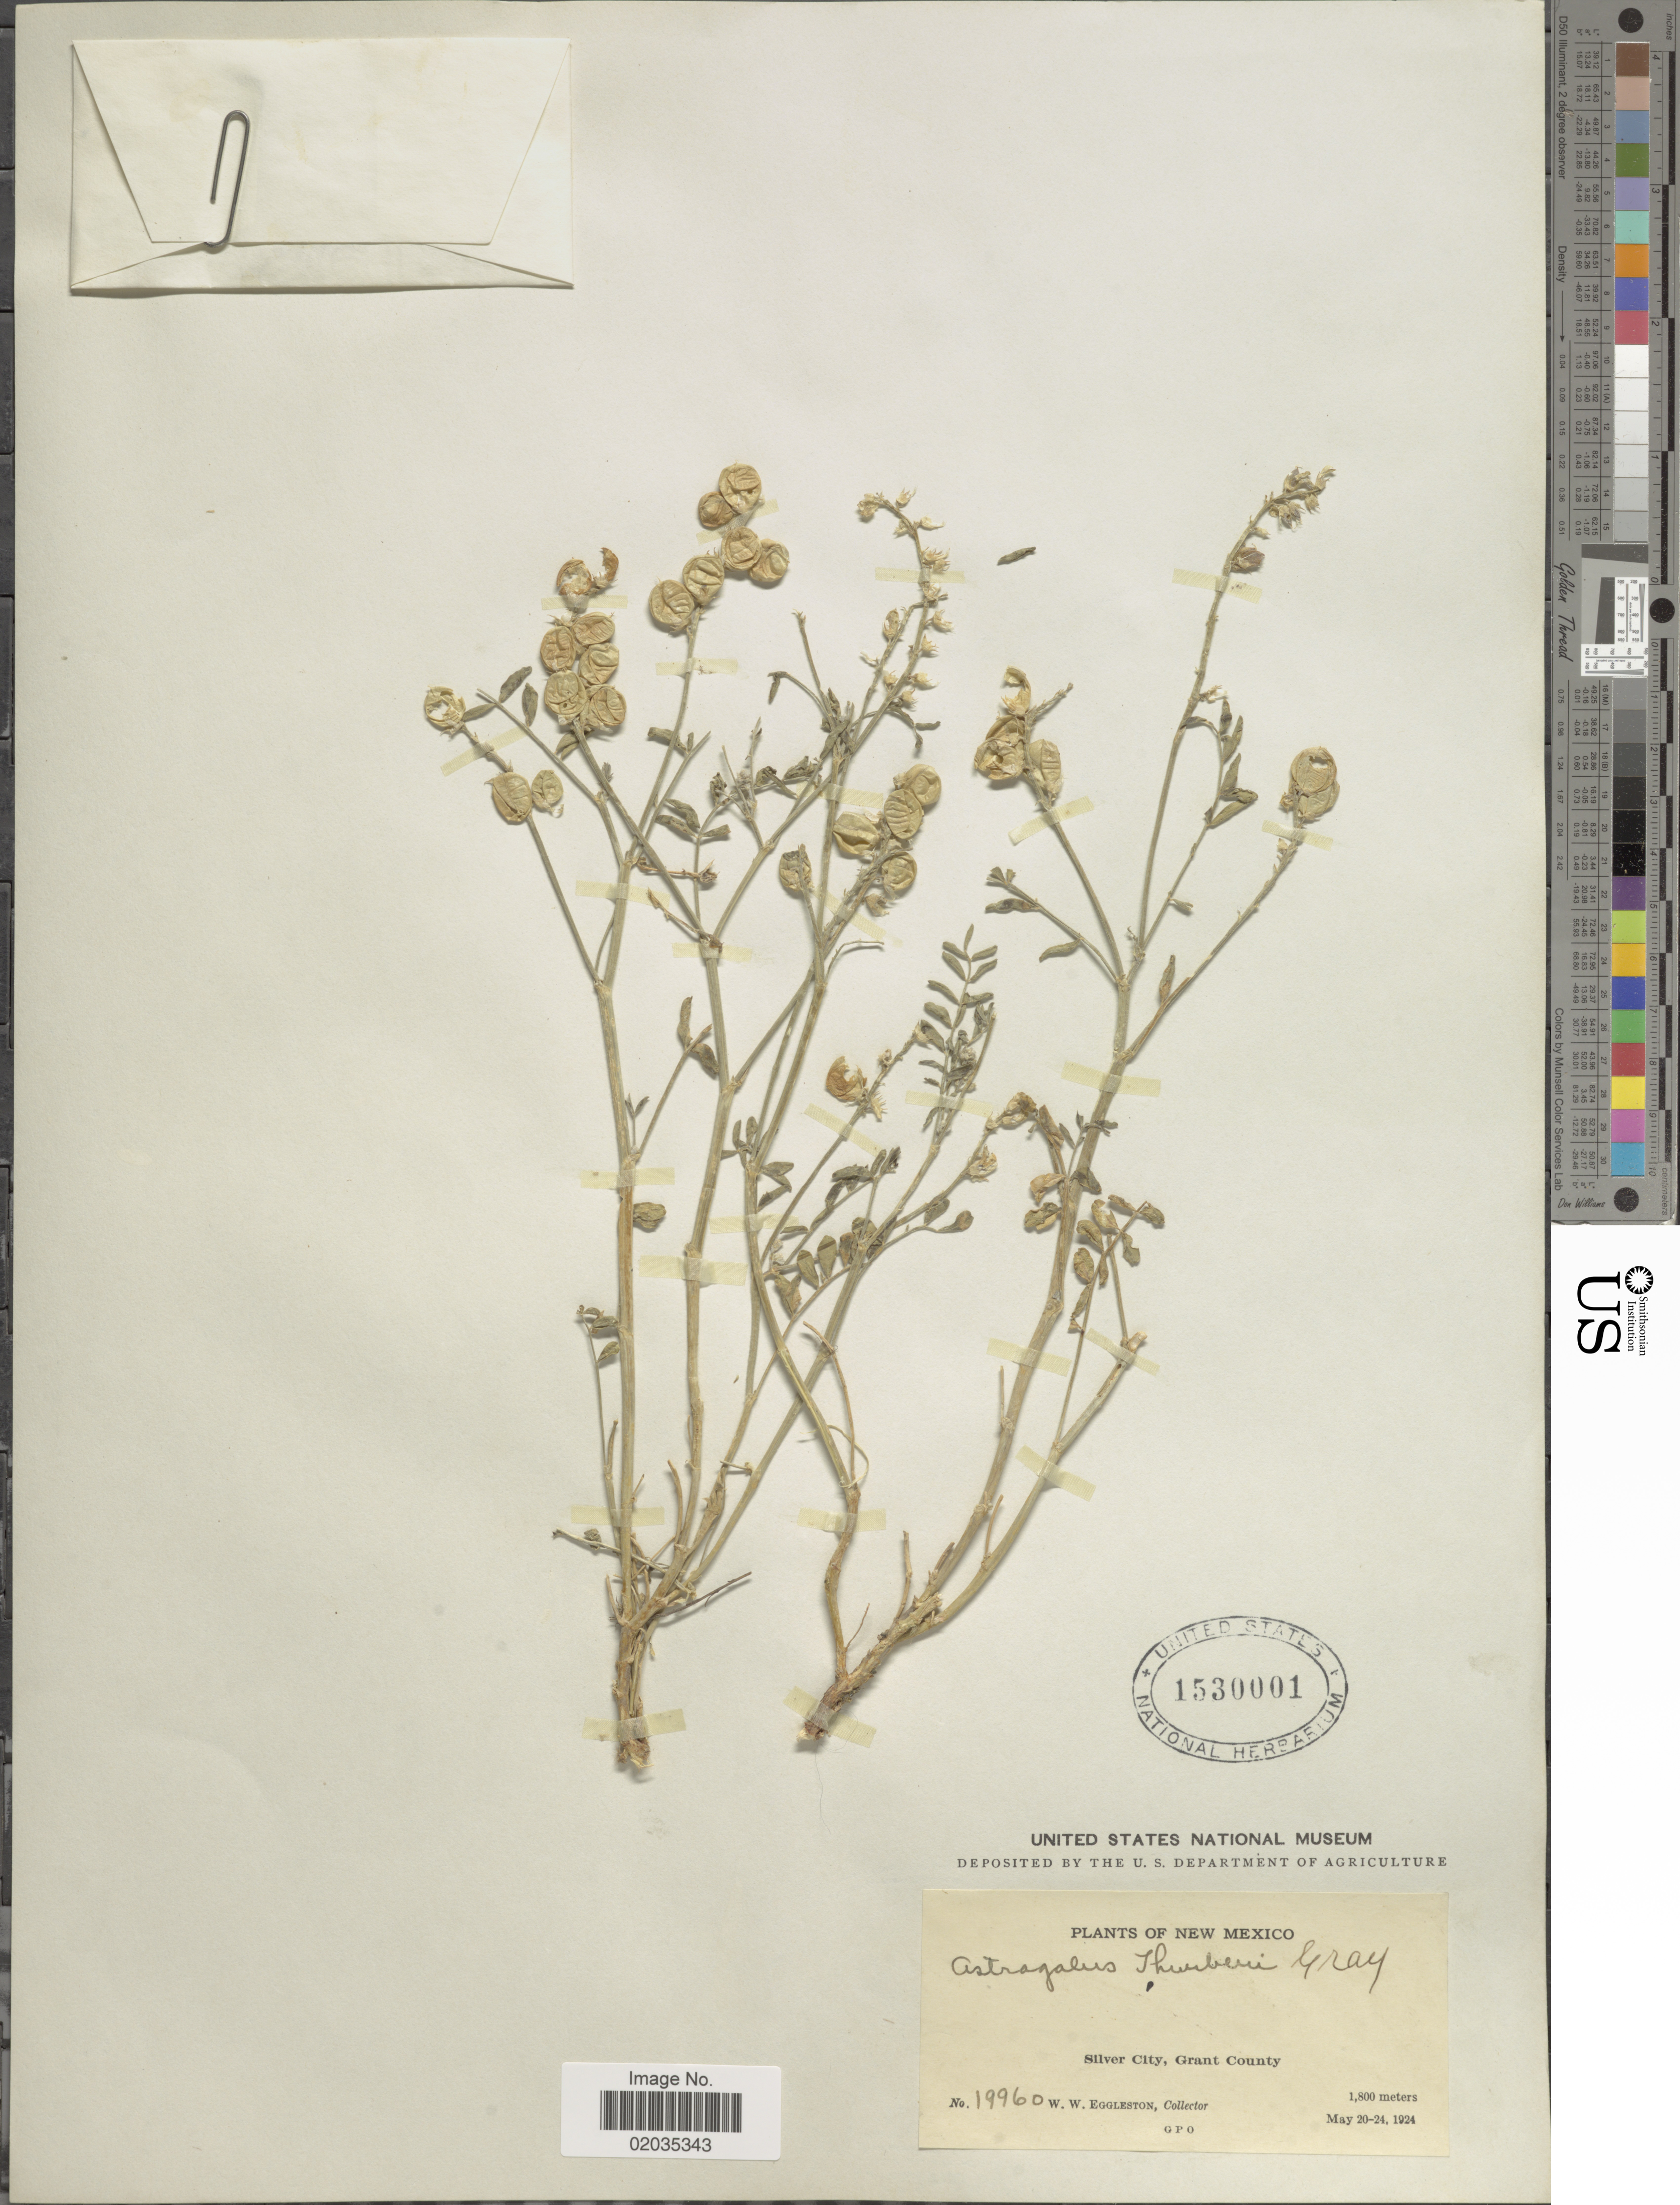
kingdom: Plantae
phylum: Tracheophyta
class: Magnoliopsida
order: Fabales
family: Fabaceae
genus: Astragalus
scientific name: Astragalus thurberi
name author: A. Gray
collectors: W. W. Eggleston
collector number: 19960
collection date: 1924-05-20/1924-05-24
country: United States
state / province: New Mexico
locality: Silver City, Grant County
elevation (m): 1800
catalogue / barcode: US 1530001